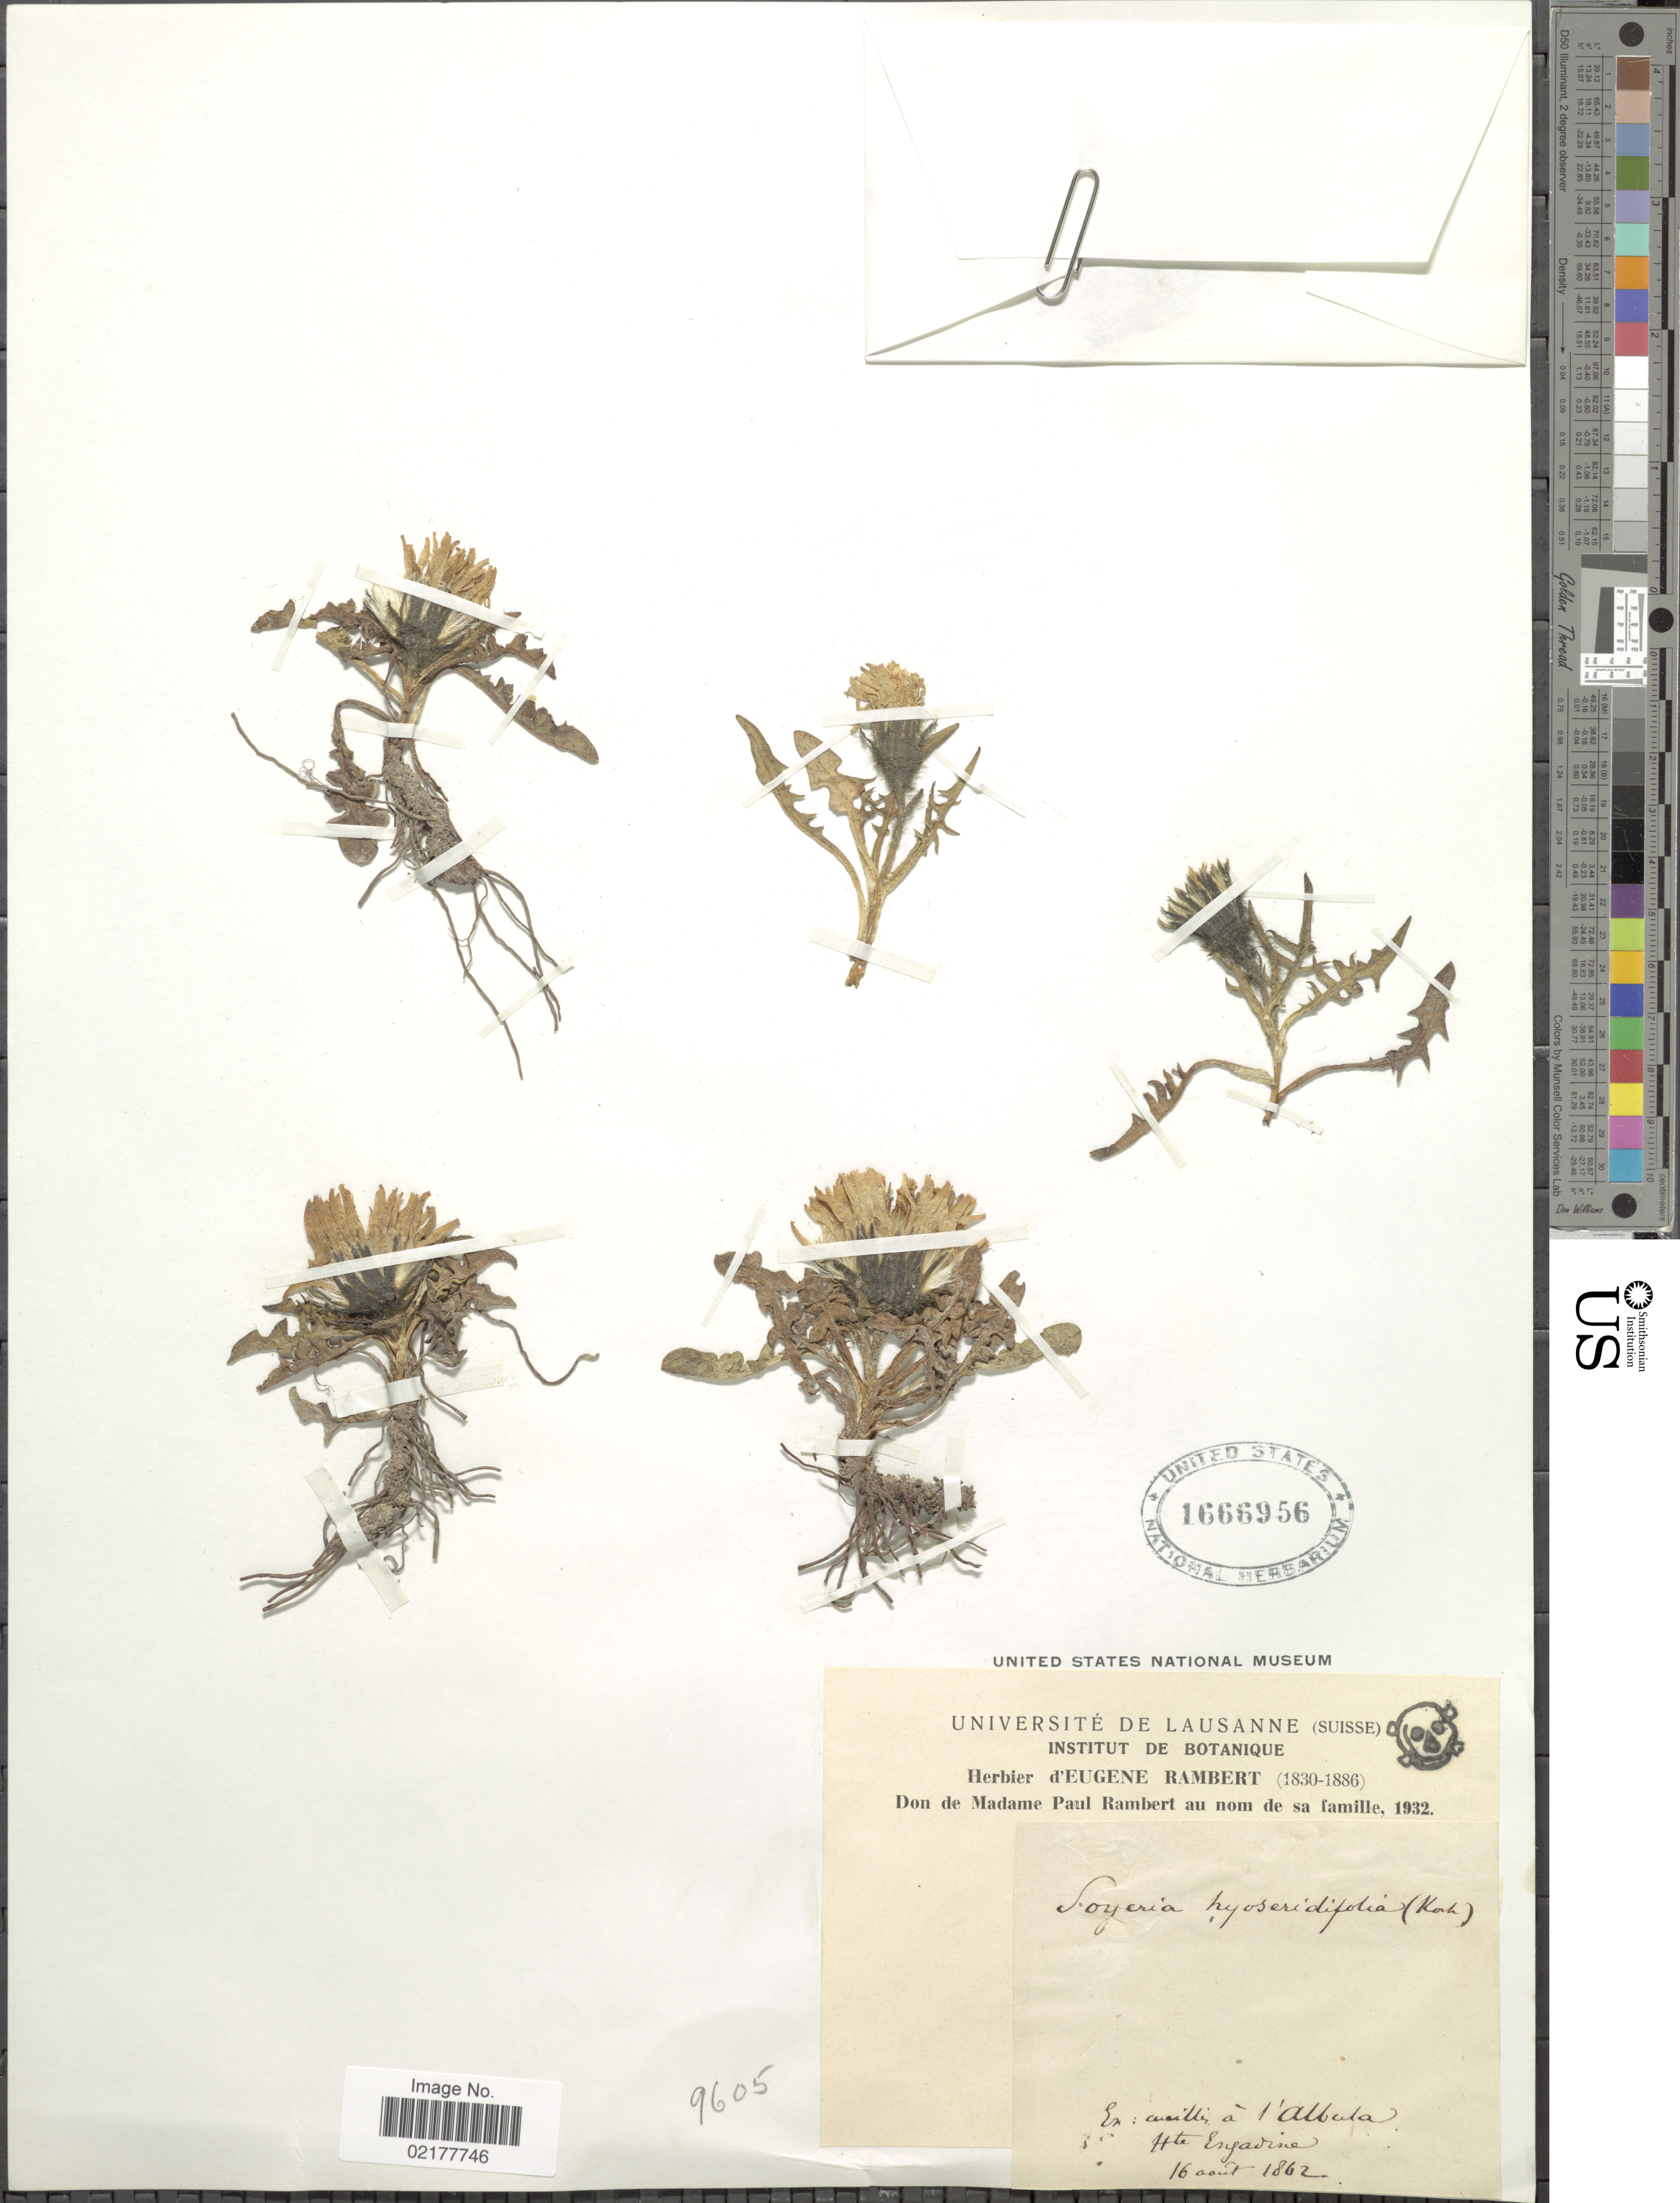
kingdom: Plantae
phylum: Tracheophyta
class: Magnoliopsida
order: Asterales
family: Asteraceae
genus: Crepis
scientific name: Crepis terglouensis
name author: (Hacq.) A. Kern.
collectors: ex herb. d'Eugene Rambert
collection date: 1862-08-16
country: Switzerland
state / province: Graubunden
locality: Albula. H-te Engadine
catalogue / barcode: US 1666956